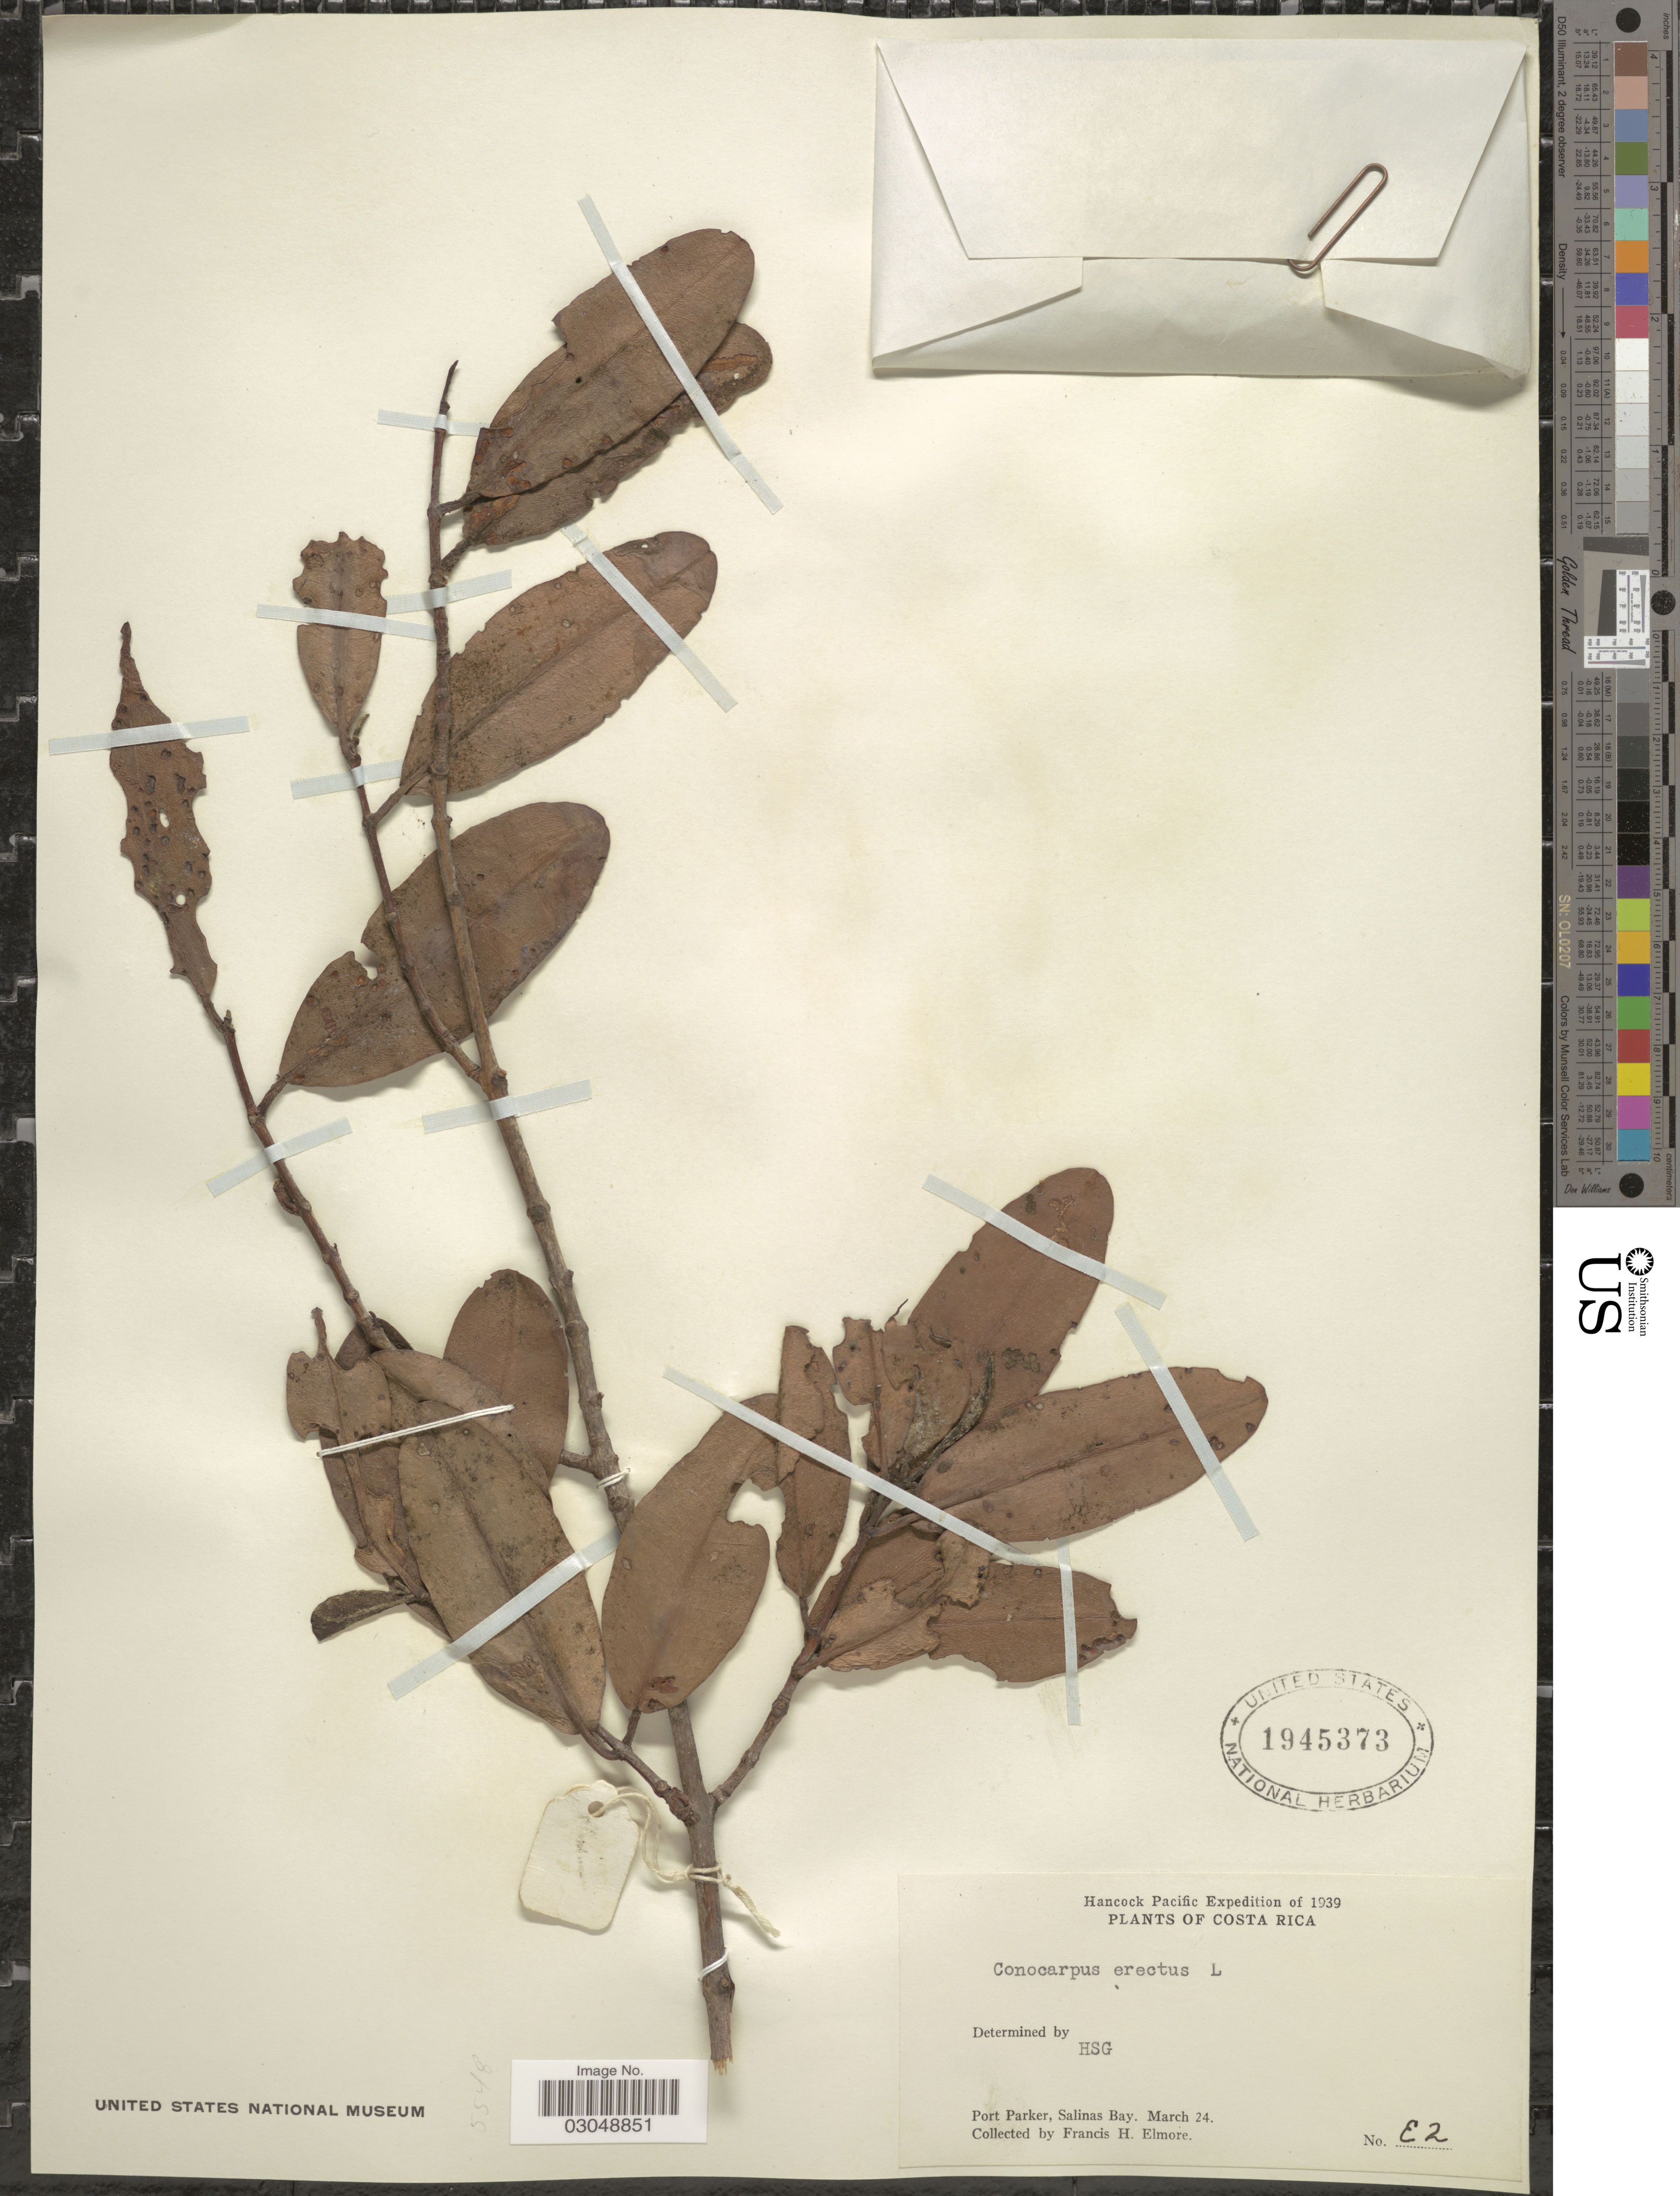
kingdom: Plantae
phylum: Tracheophyta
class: Magnoliopsida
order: Myrtales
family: Combretaceae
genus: Conocarpus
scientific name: Conocarpus erectus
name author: L.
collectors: F. H. Elmore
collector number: E2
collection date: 1939-03-24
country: Costa Rica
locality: Port Parker, Salinas Bay.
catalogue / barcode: US 1945373